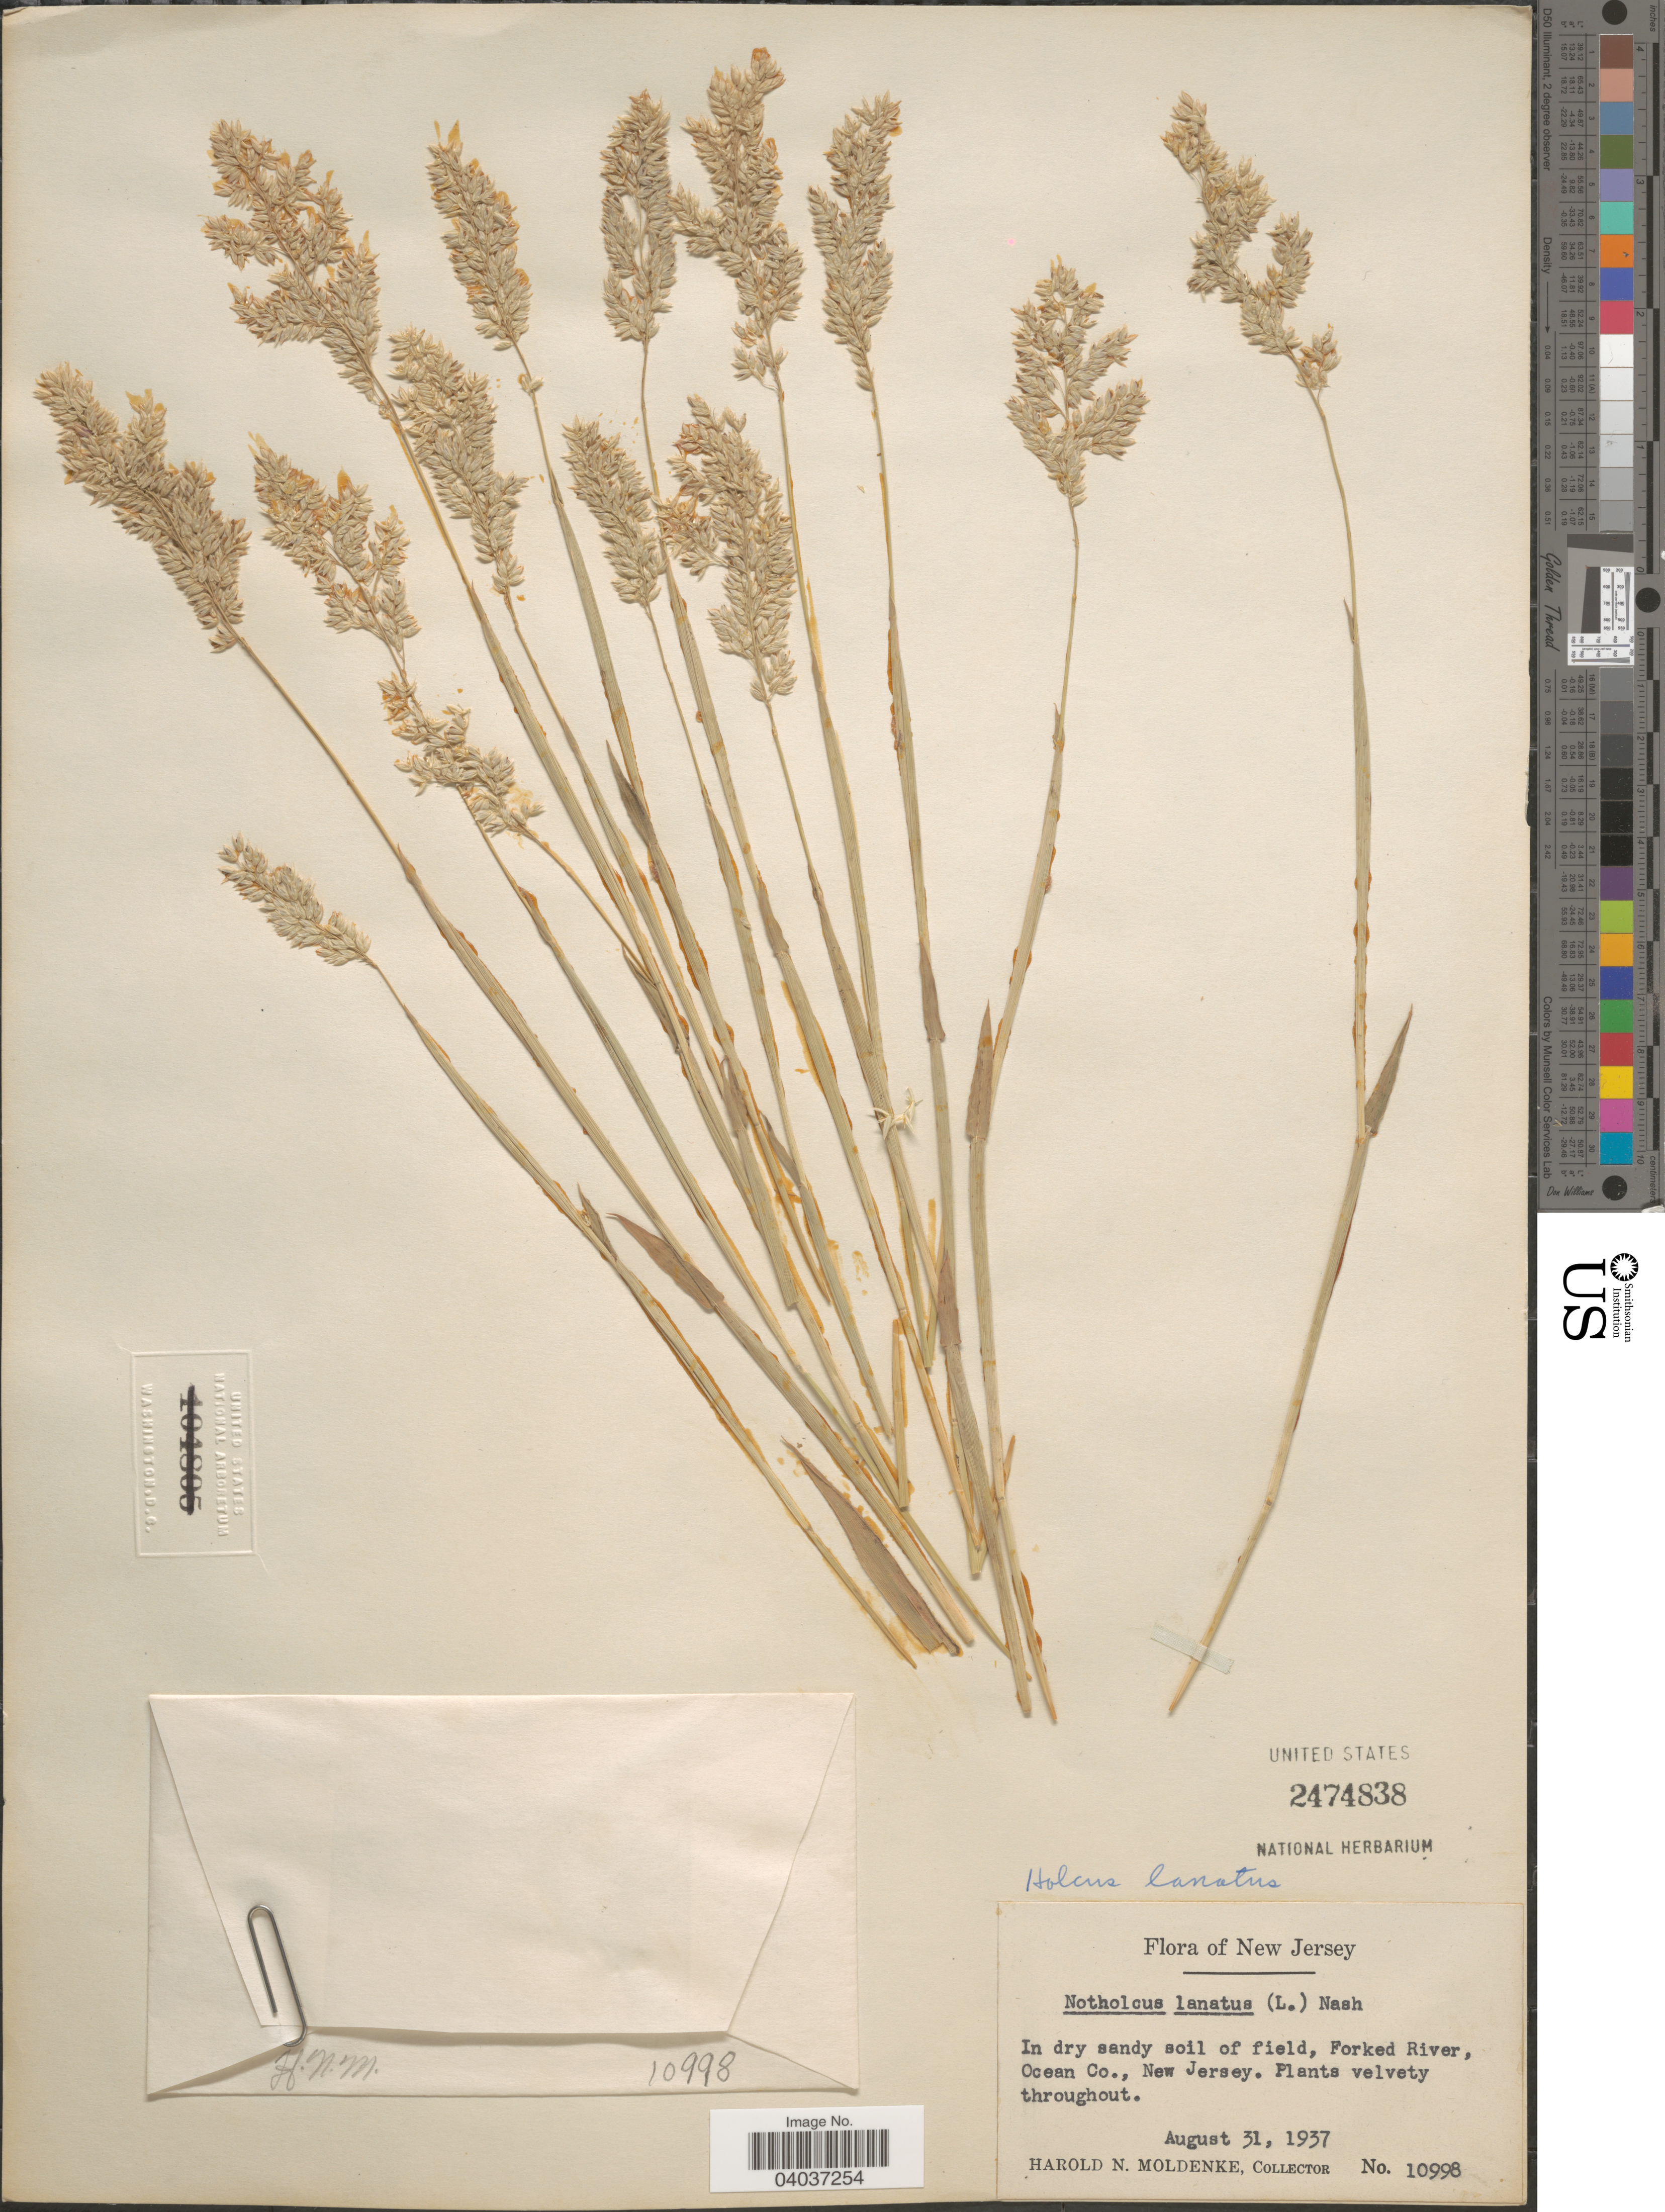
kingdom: Plantae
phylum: Tracheophyta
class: Liliopsida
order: Poales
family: Poaceae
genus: Holcus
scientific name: Holcus lanatus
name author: L.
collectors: H. N. Moldenke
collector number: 10998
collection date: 1937-08-31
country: United States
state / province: New Jersey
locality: Forked River, Ocean Co.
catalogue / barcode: US 2474838